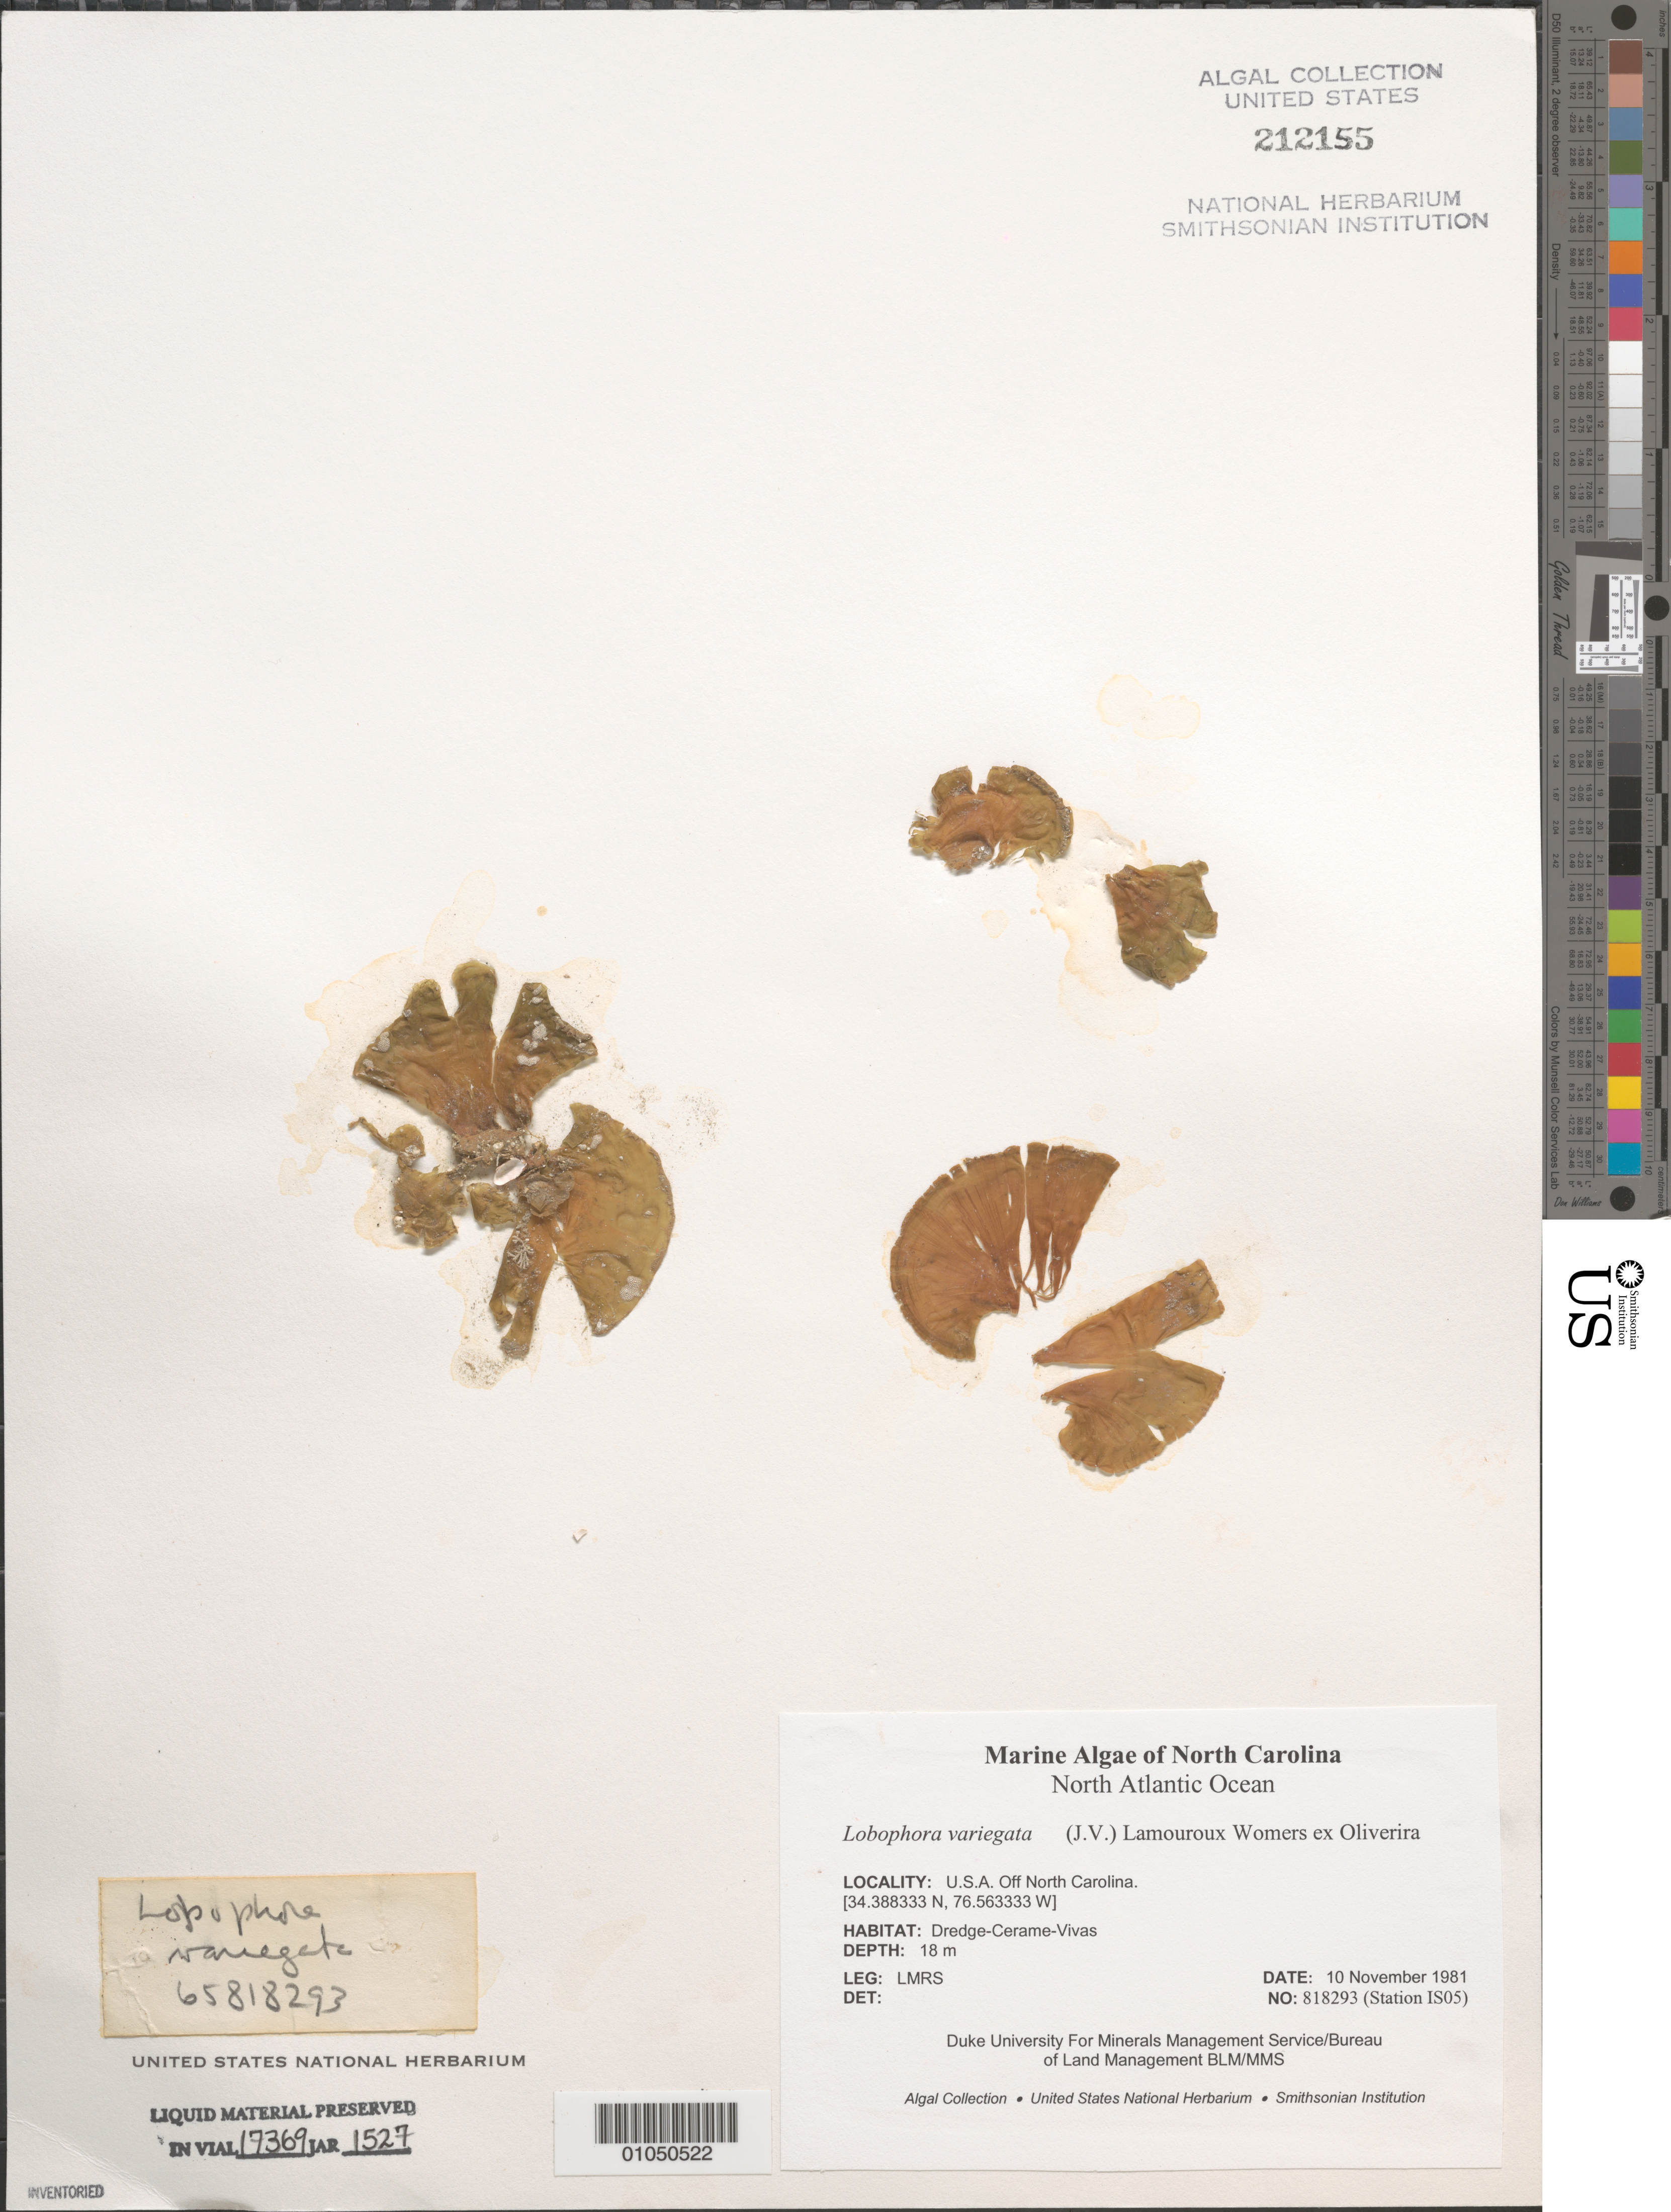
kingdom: Chromista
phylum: Ochrophyta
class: Phaeophyceae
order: Dictyotales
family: Dictyotaceae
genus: Lobophora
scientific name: Lobophora variegata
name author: (J.V.Lamouroux) Womersley & E.C. Oliveira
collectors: LMRS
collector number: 818293 (Station IS05)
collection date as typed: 10 Nov 1981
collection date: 1981-11-10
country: United States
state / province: North Carolina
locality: North Atlantic Ocean off North Carolina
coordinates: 34.388333 N, 76.563333 W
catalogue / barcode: US 212155